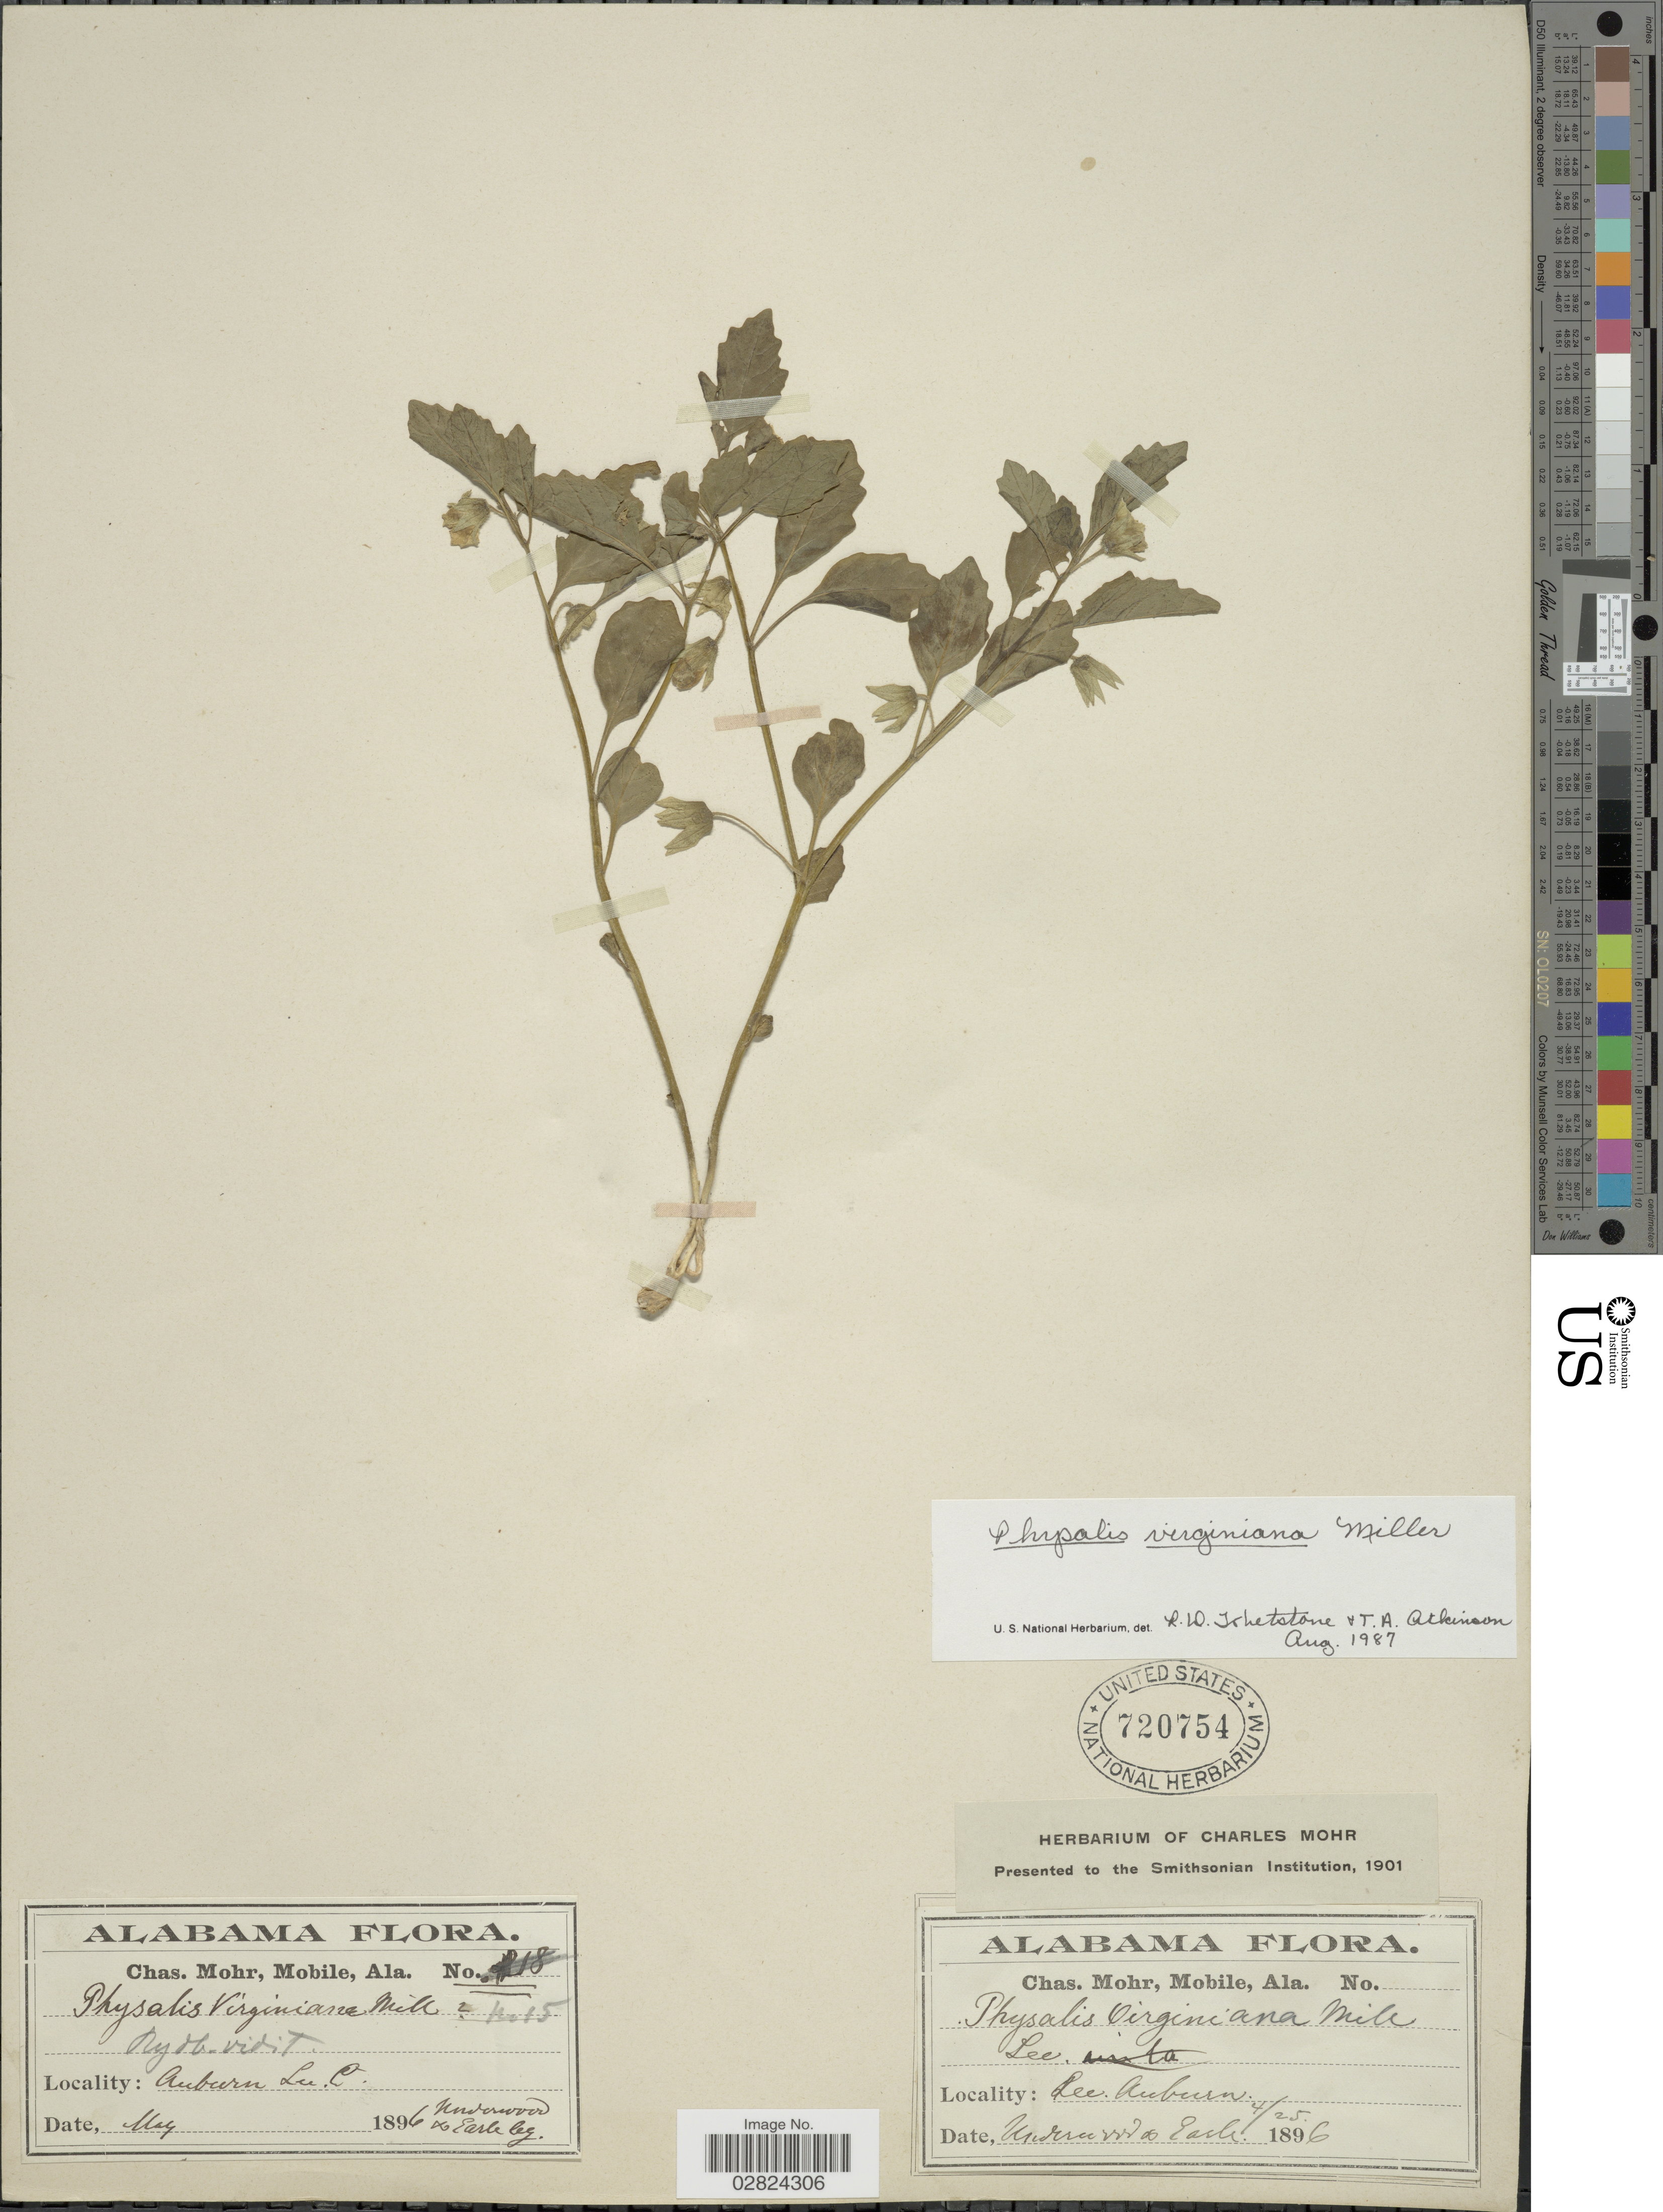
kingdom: Plantae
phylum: Tracheophyta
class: Magnoliopsida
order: Solanales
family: Solanaceae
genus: Physalis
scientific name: Physalis virginiana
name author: Mill.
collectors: -- Underwood & -. Earle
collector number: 15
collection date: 1896-04-25/1896-05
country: United States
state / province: Alabama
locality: Auburn Lee Co.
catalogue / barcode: US 720754